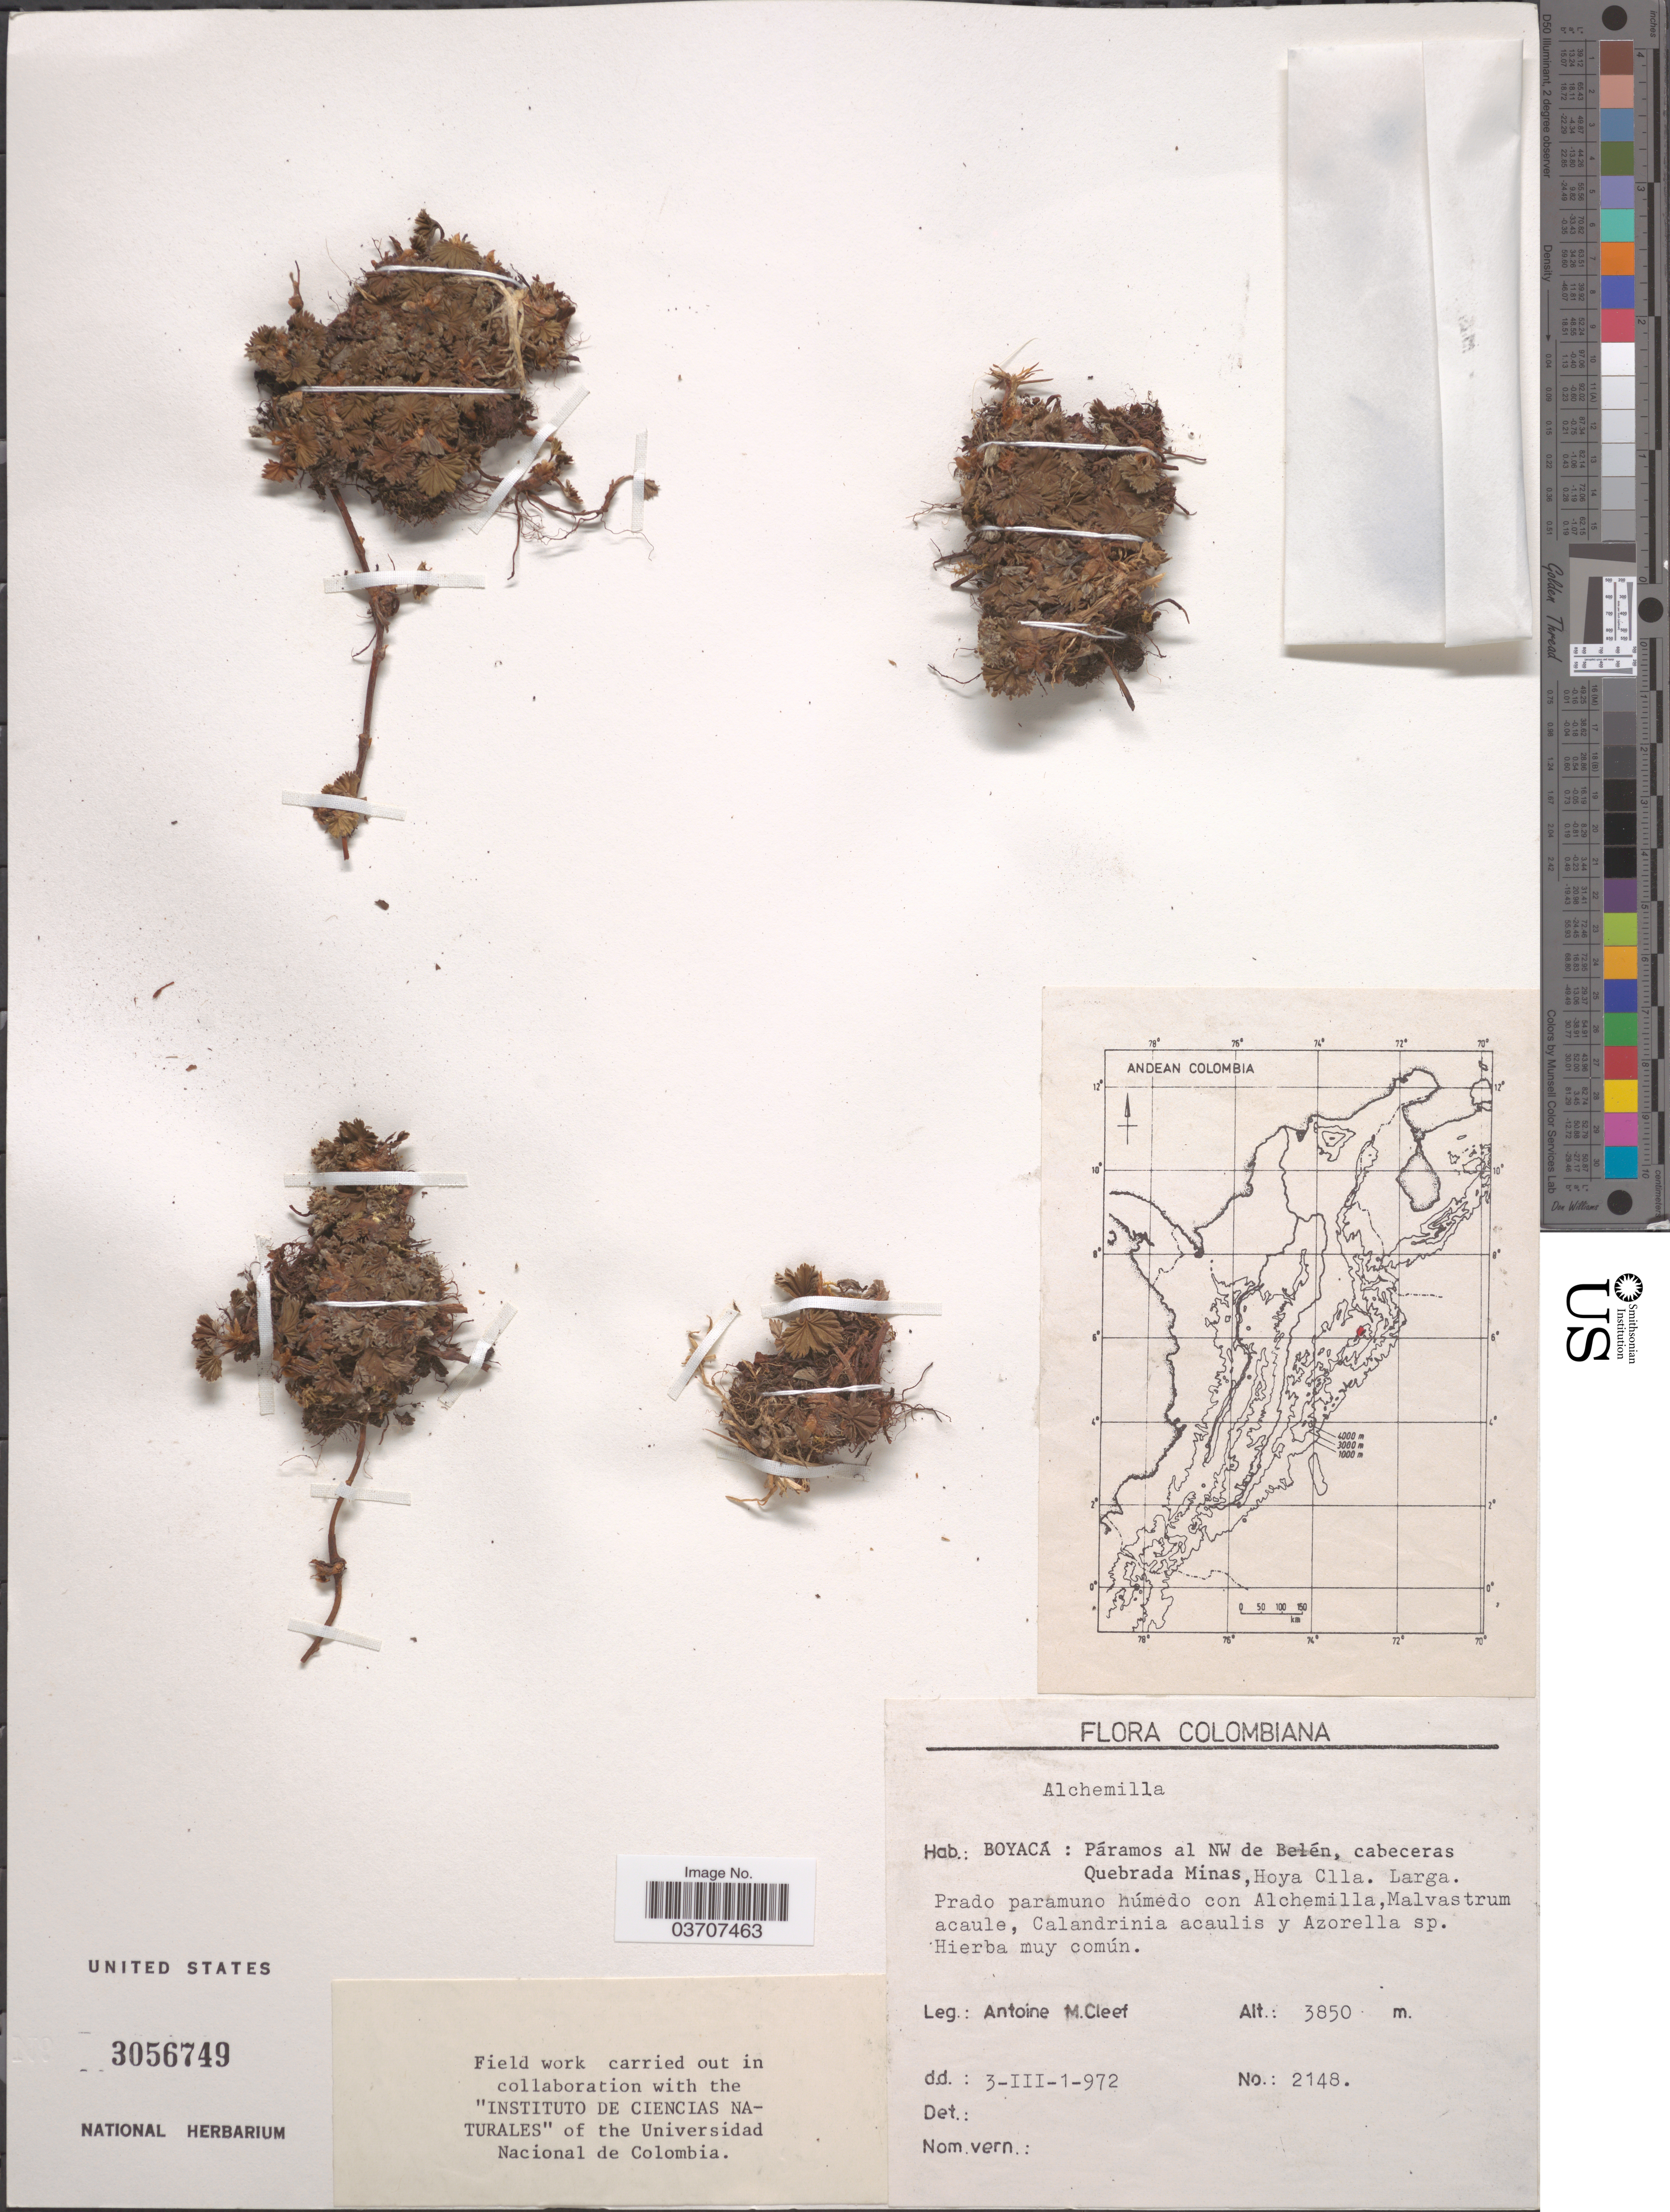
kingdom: Plantae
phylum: Tracheophyta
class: Magnoliopsida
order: Rosales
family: Rosaceae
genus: Alchemilla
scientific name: Alchemilla orbiculata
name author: Ruiz & Pav.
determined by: Dorr, L. J., (BOT), Smithsonian Institution - National Museum of Natural History (UNITED STATES)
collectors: A. M. Cleef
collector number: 2148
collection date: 1972-03-03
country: Colombia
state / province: Boyacá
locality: Páramos al NW de Belén, cabeceras Quebrada Minas, Hoya Clla. Larga.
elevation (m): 3850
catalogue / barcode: US 3056749